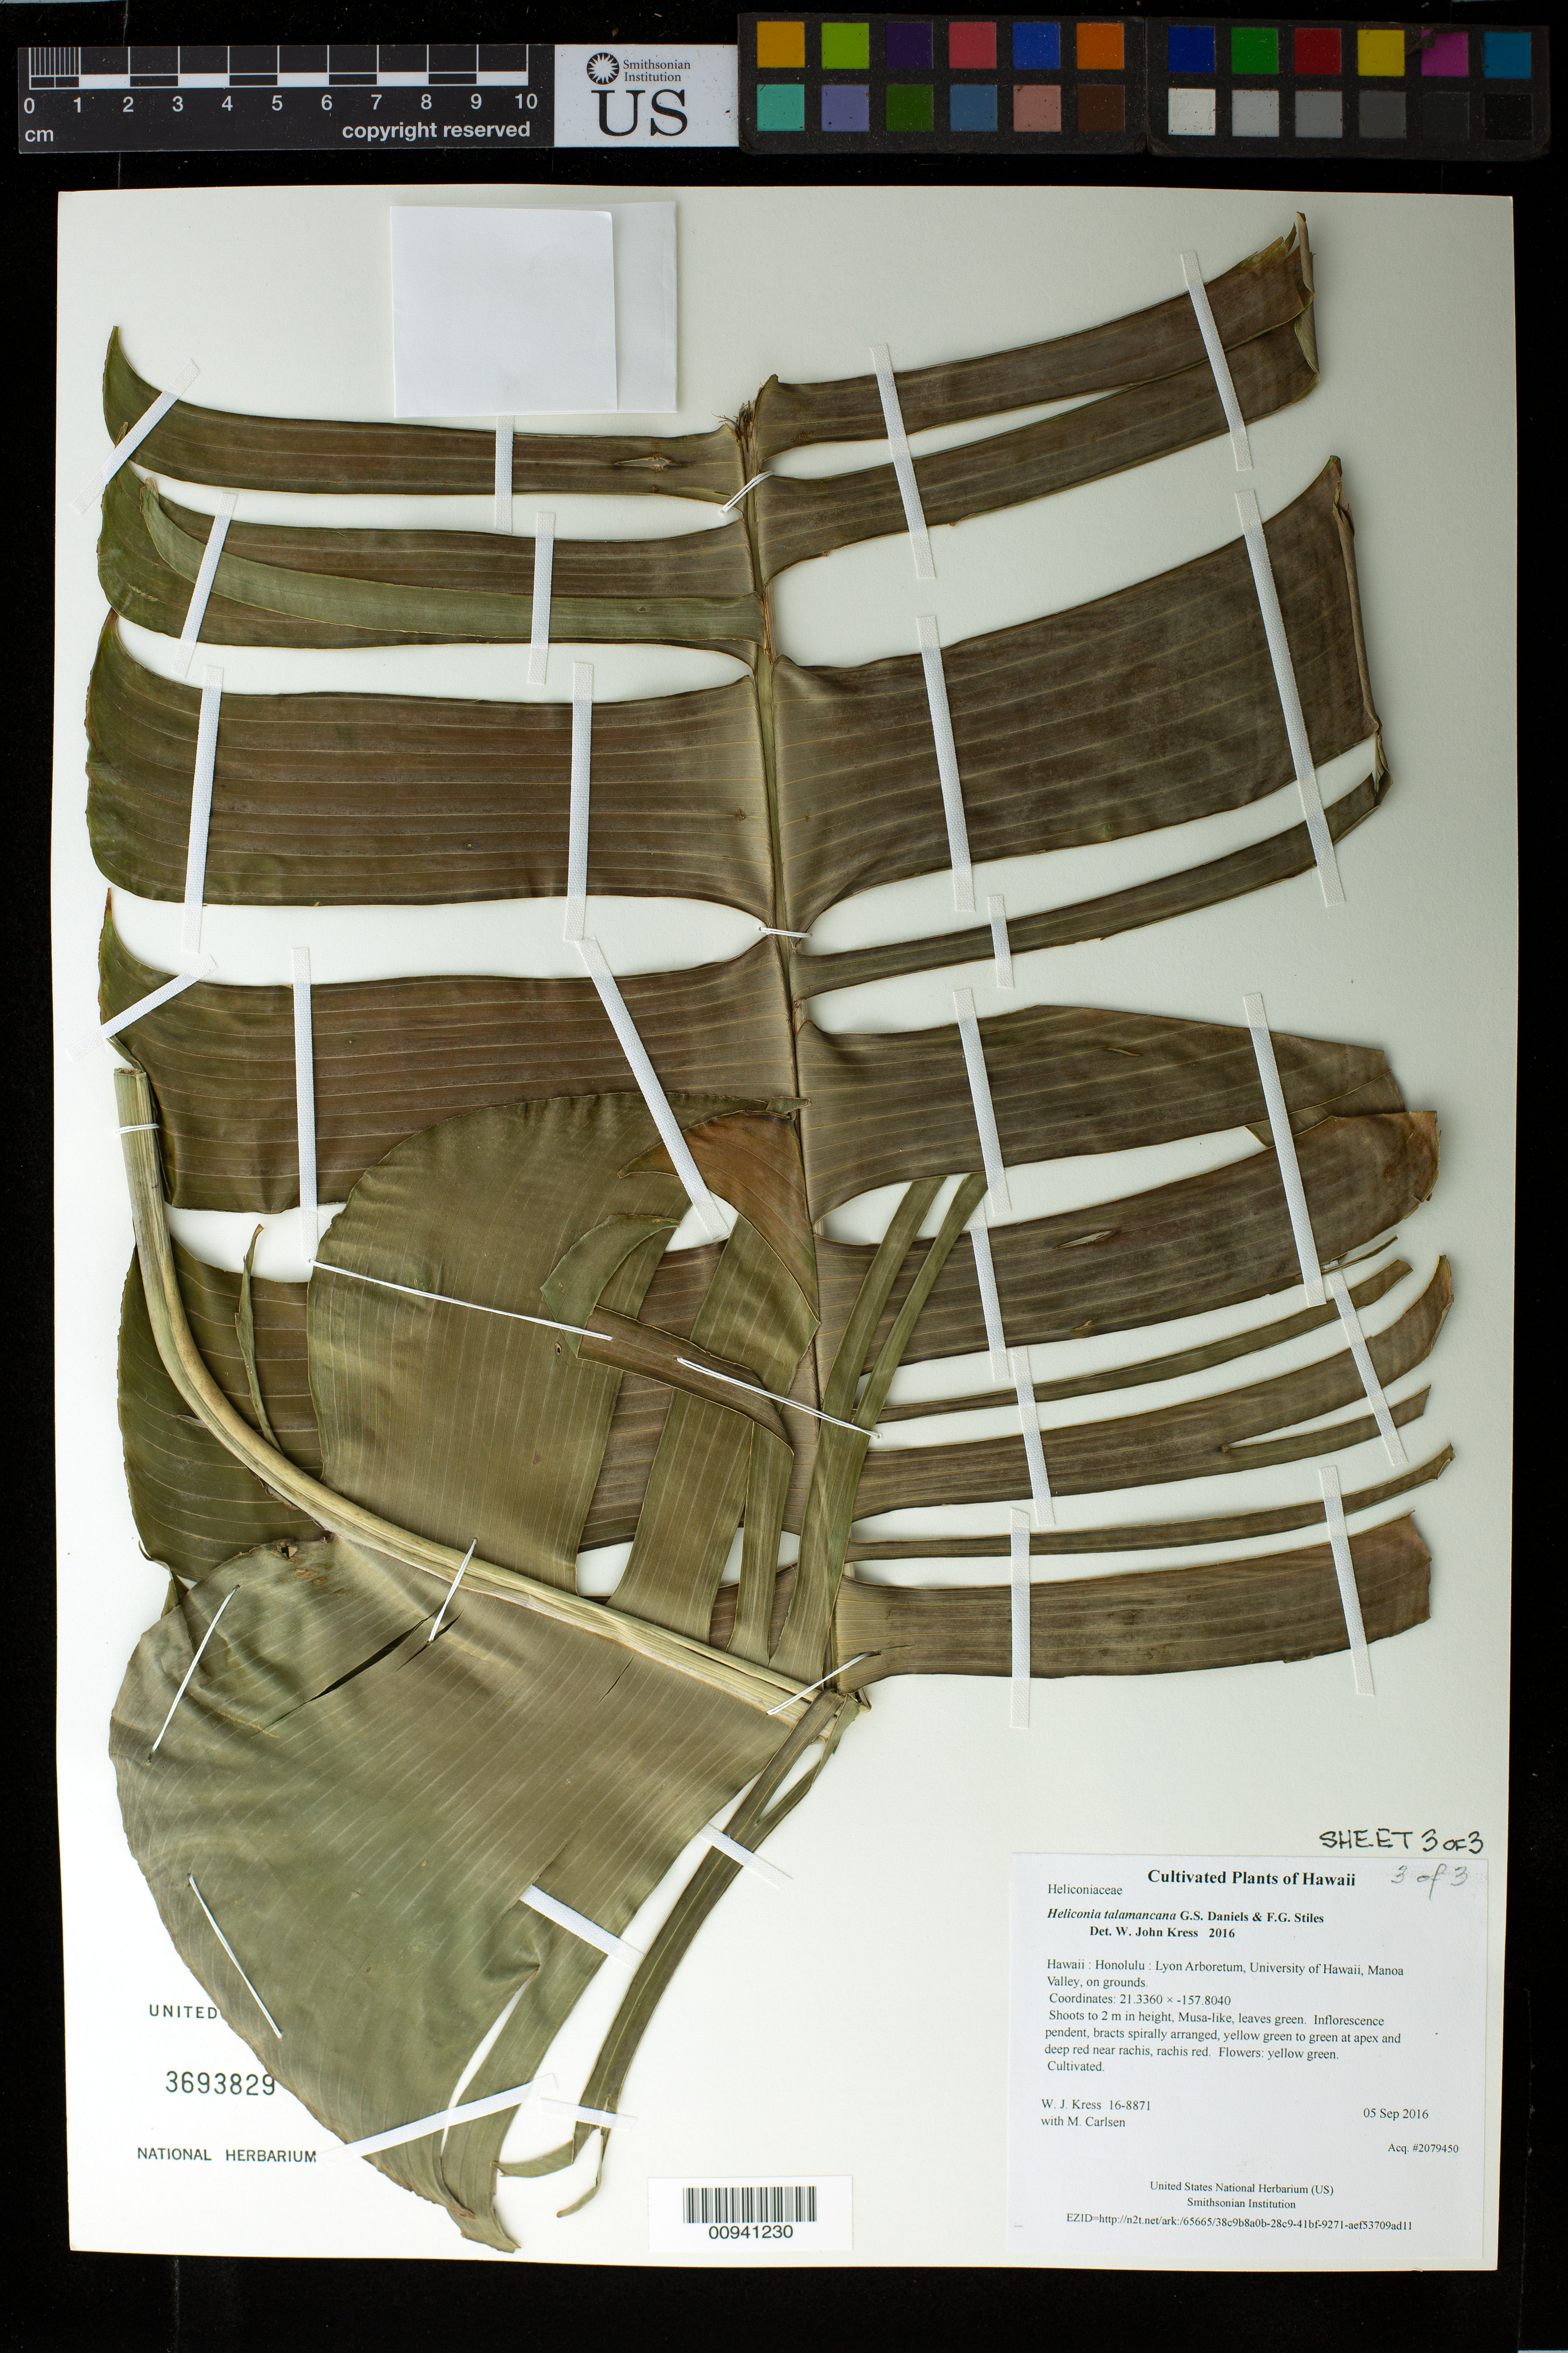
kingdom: Plantae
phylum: Tracheophyta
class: Liliopsida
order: Zingiberales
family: Heliconiaceae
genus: Heliconia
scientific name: Heliconia talamancana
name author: G.S. Daniels & F.G. Stiles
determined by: Kress, W. J., (US), Smithsonian Institution - National Museum of Natural History (UNITED STATES)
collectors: W. J. Kress & M. M. Carlsen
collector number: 16-8871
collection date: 2016-09-05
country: United States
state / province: Hawaii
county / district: Honolulu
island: Oahu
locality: Lyon Arboretum, University of Hawaii, Manoa Valley, on grounds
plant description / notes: Frozen tissue stored in Biorepository at AG5NN24; dried tissue stored at AG5NN23.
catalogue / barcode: US 3693829